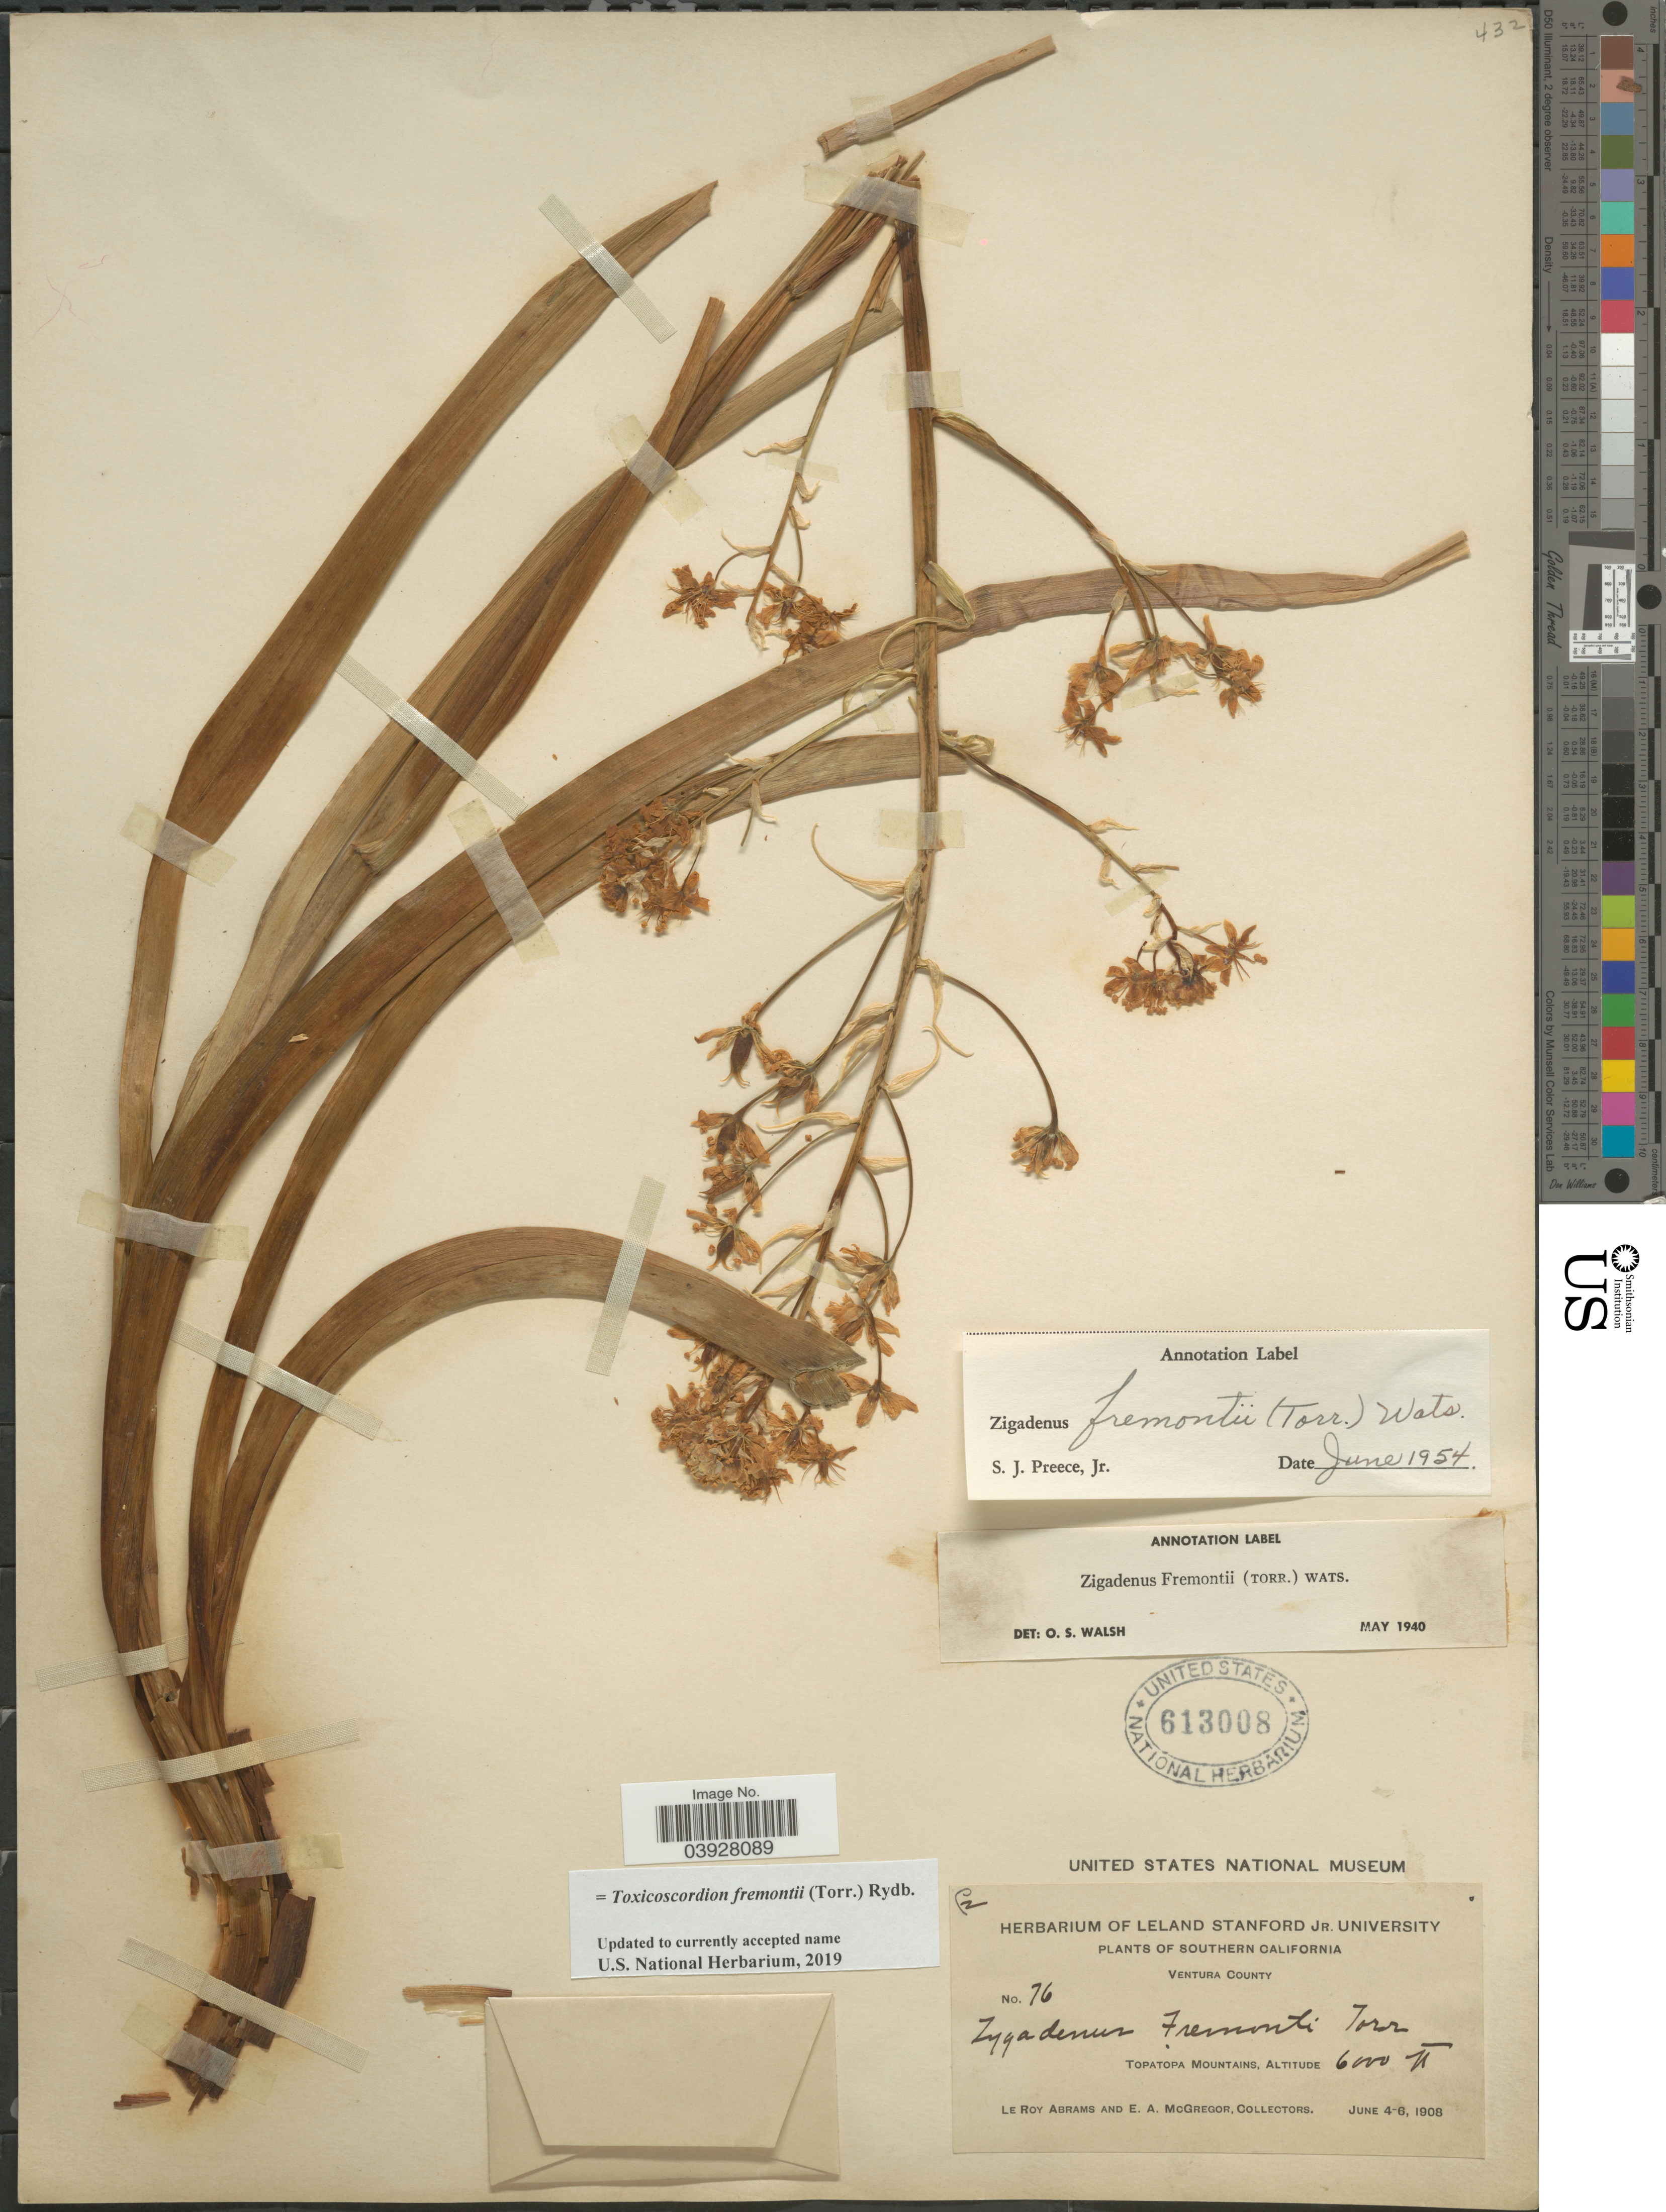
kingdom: Plantae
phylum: Tracheophyta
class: Liliopsida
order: Liliales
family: Melanthiaceae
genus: Toxicoscordion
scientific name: Toxicoscordion fremontii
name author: (Torr.) Rydb.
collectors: L. Abrams & E. A. McGregor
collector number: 76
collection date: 1908-06-04/1908-06-06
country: United States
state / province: California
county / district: Ventura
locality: Southern California. Ventura County. Topatopa Mountains.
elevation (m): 1829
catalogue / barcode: US 613008